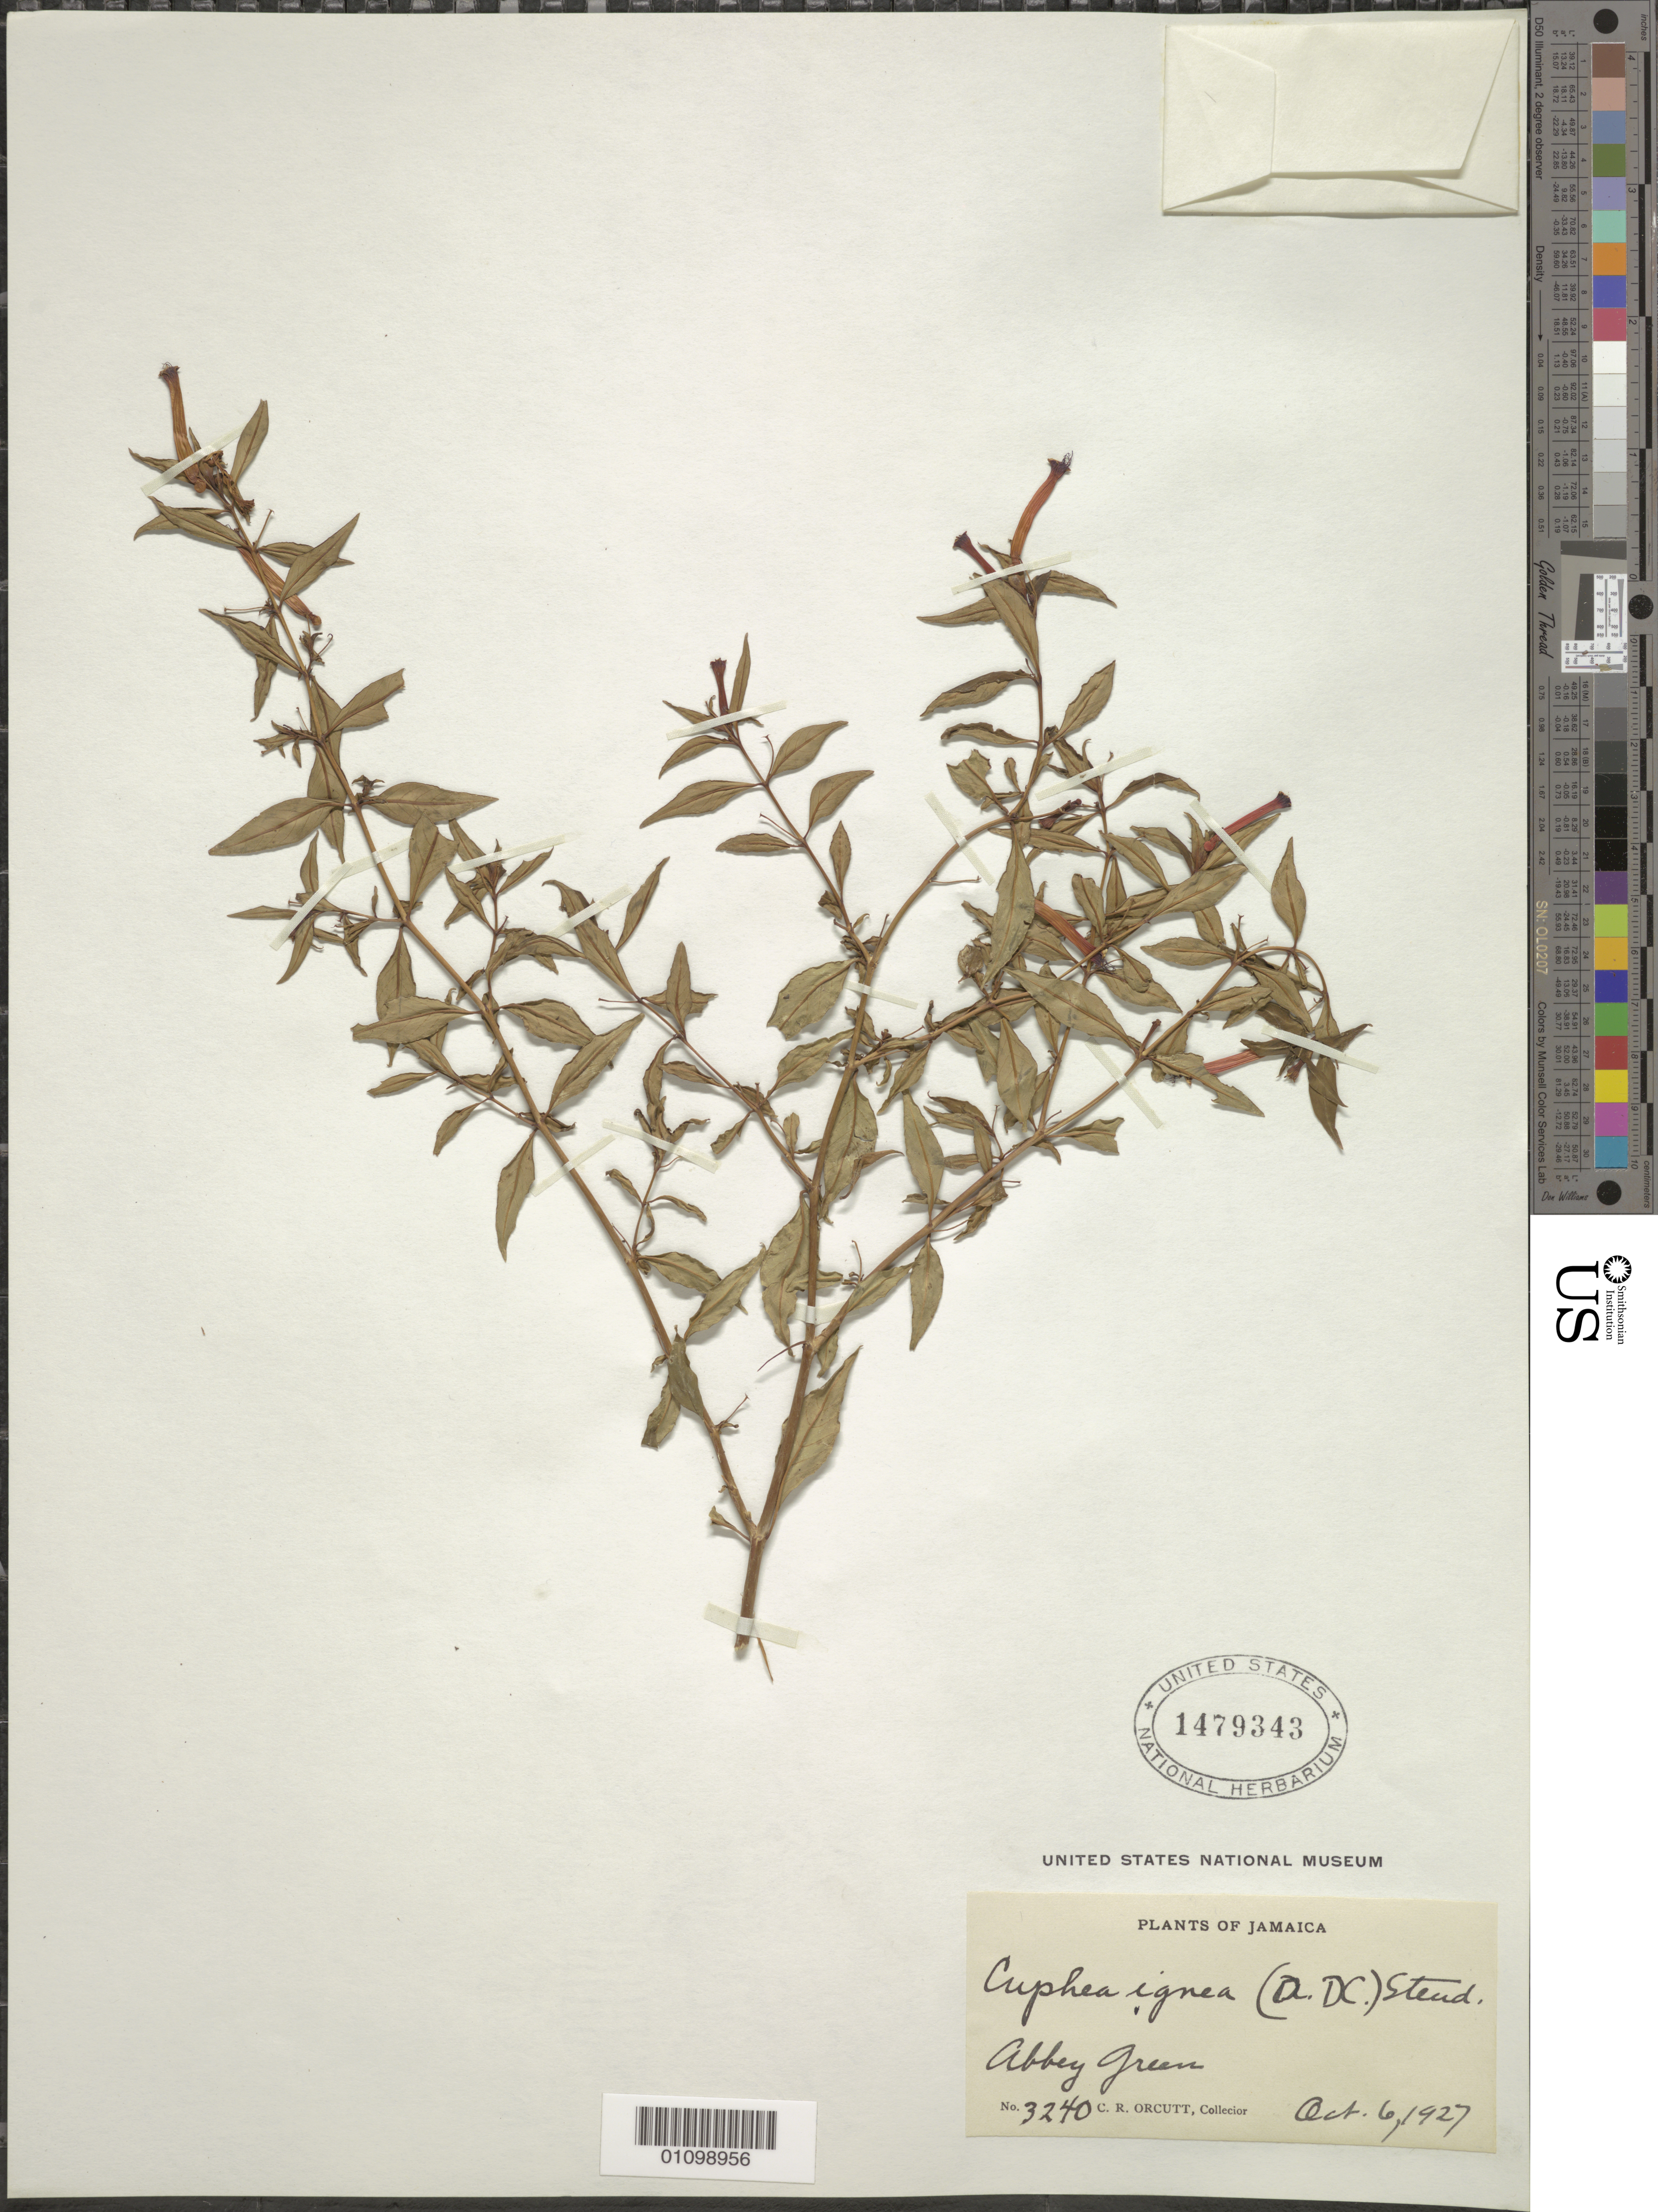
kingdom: Plantae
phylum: Tracheophyta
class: Magnoliopsida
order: Myrtales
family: Lythraceae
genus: Cuphea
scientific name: Cuphea platycentra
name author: Lem.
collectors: C. R. Orcutt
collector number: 3240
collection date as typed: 06 Oct 1927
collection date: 1927-10-06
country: Jamaica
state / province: Kingston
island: Jamaica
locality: Abbey green.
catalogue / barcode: US 1479343